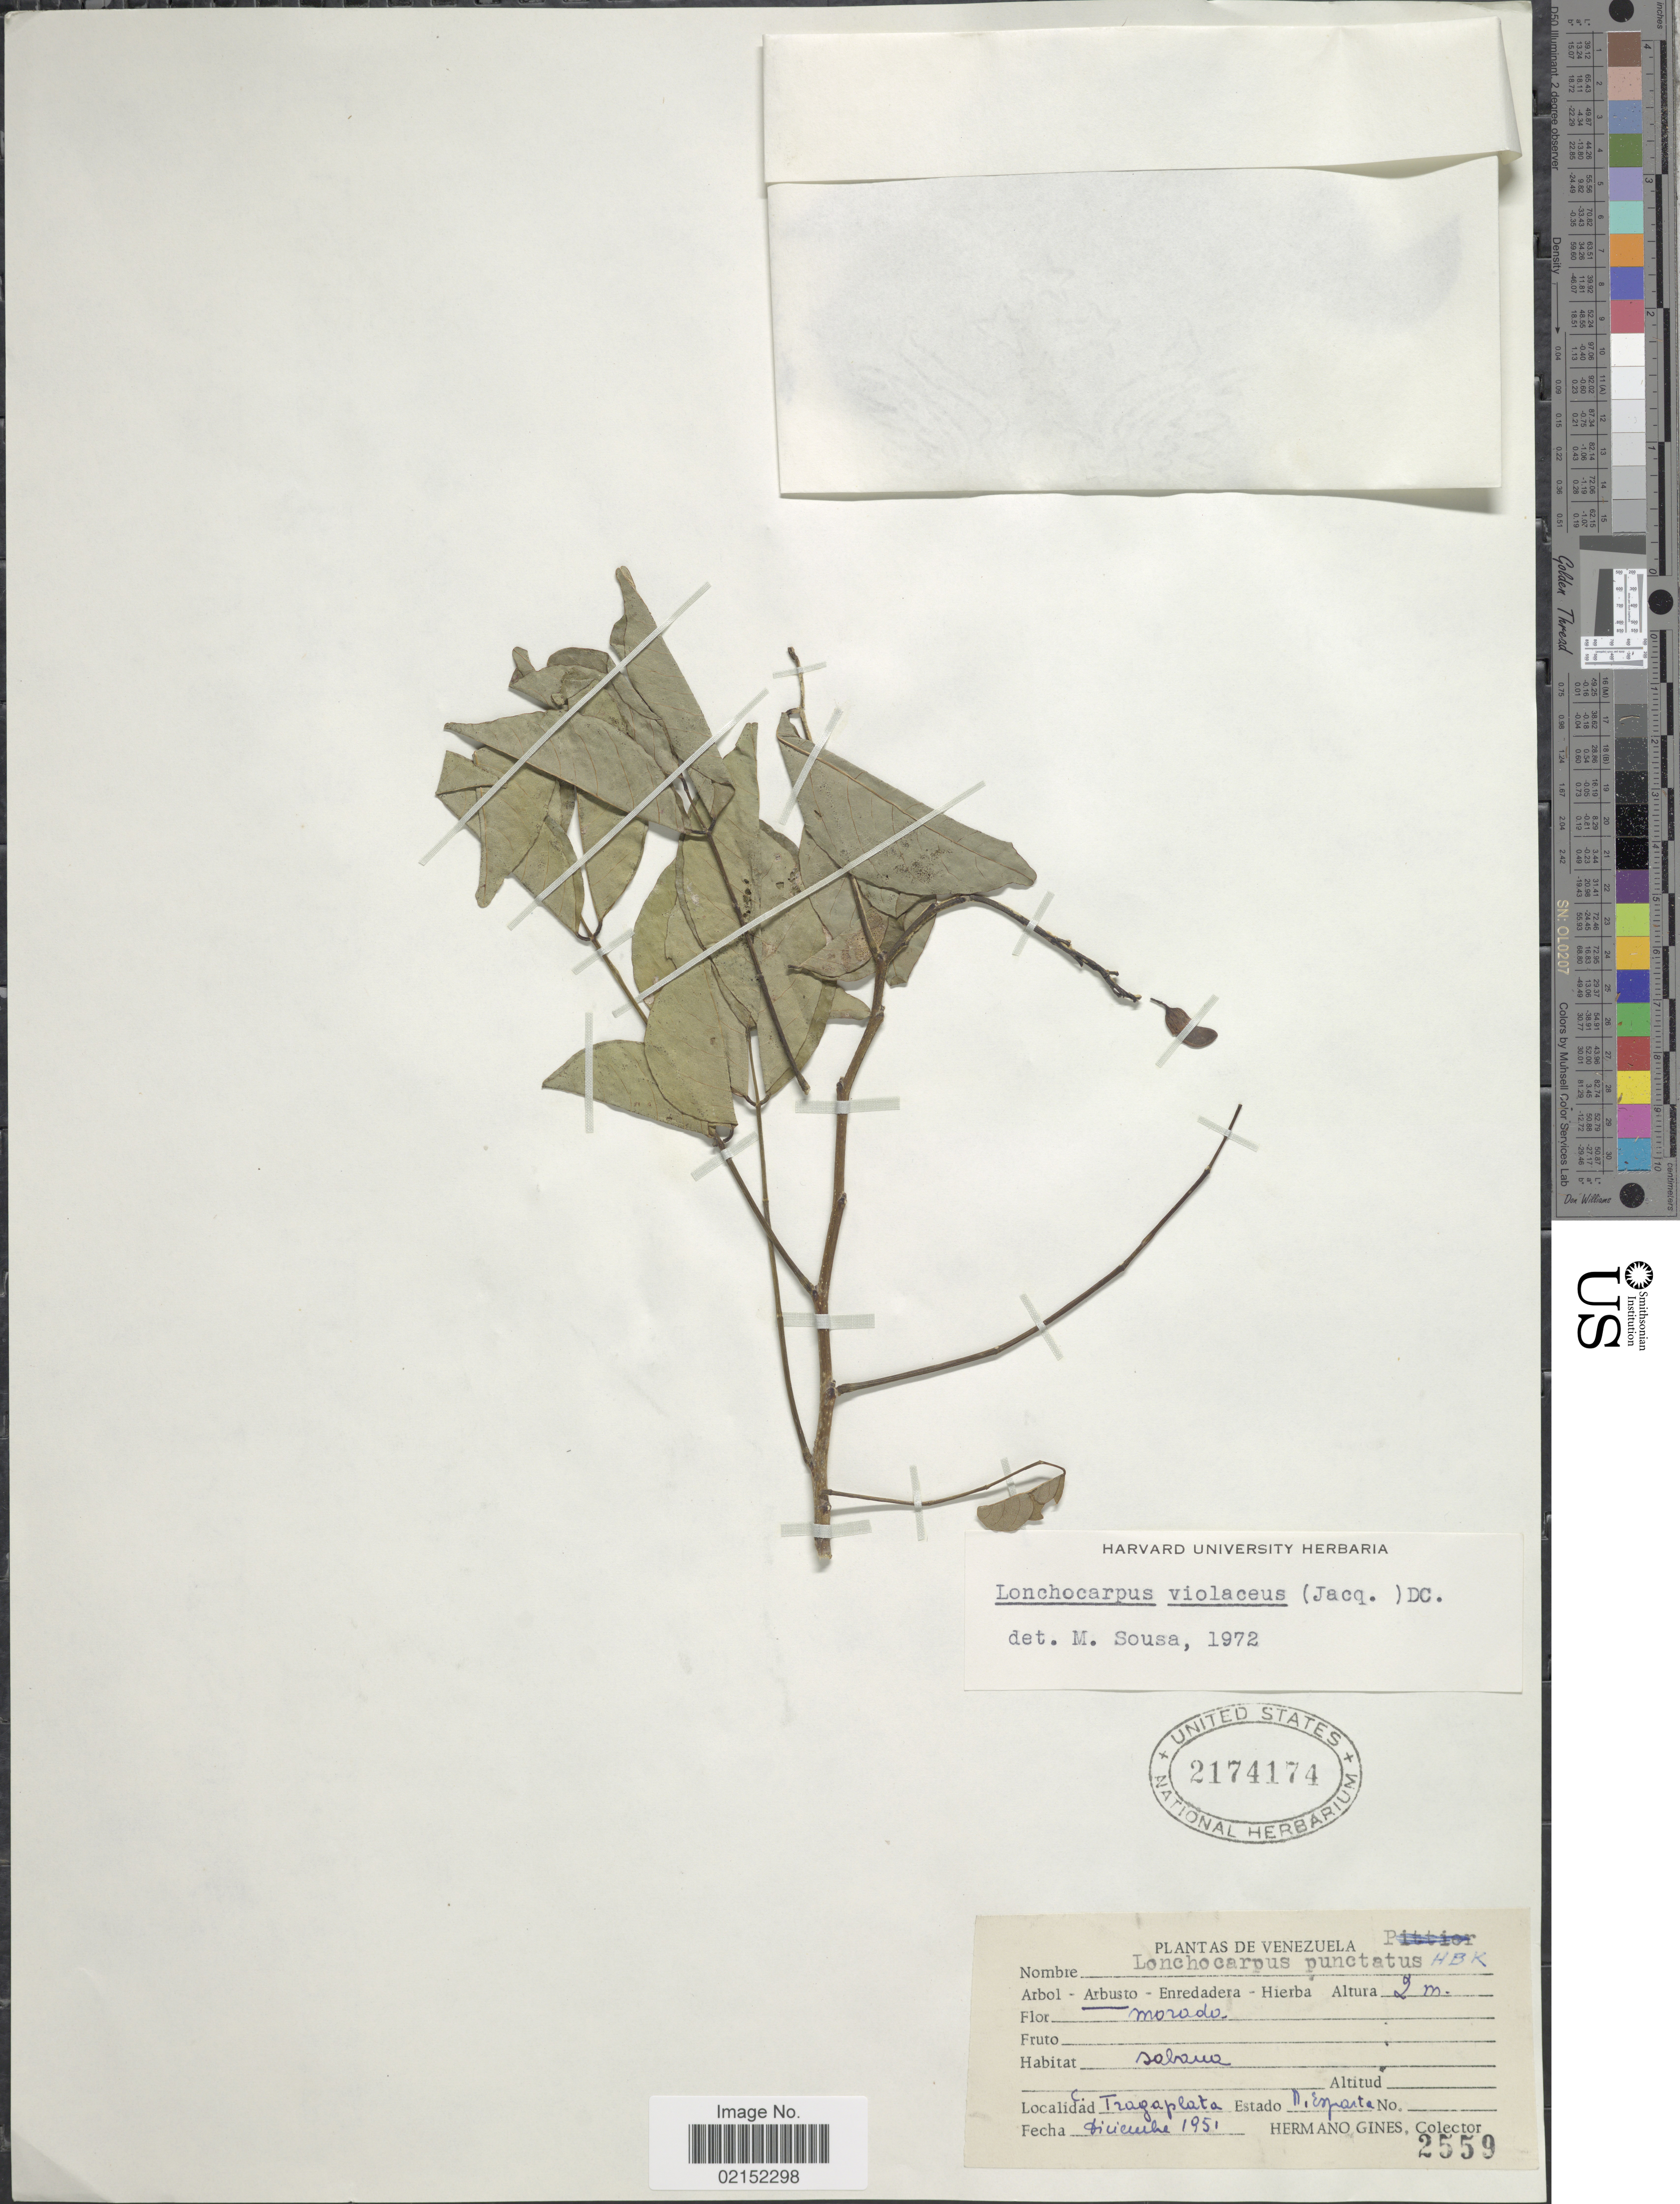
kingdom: Plantae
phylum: Tracheophyta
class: Magnoliopsida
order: Fabales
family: Fabaceae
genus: Lonchocarpus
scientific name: Lonchocarpus pictus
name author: Pittier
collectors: Bro. Gines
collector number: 2559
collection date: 1951-12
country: Venezuela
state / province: Nueva Esparta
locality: Tragaplata, Estado N. Esparta.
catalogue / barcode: US 2174174